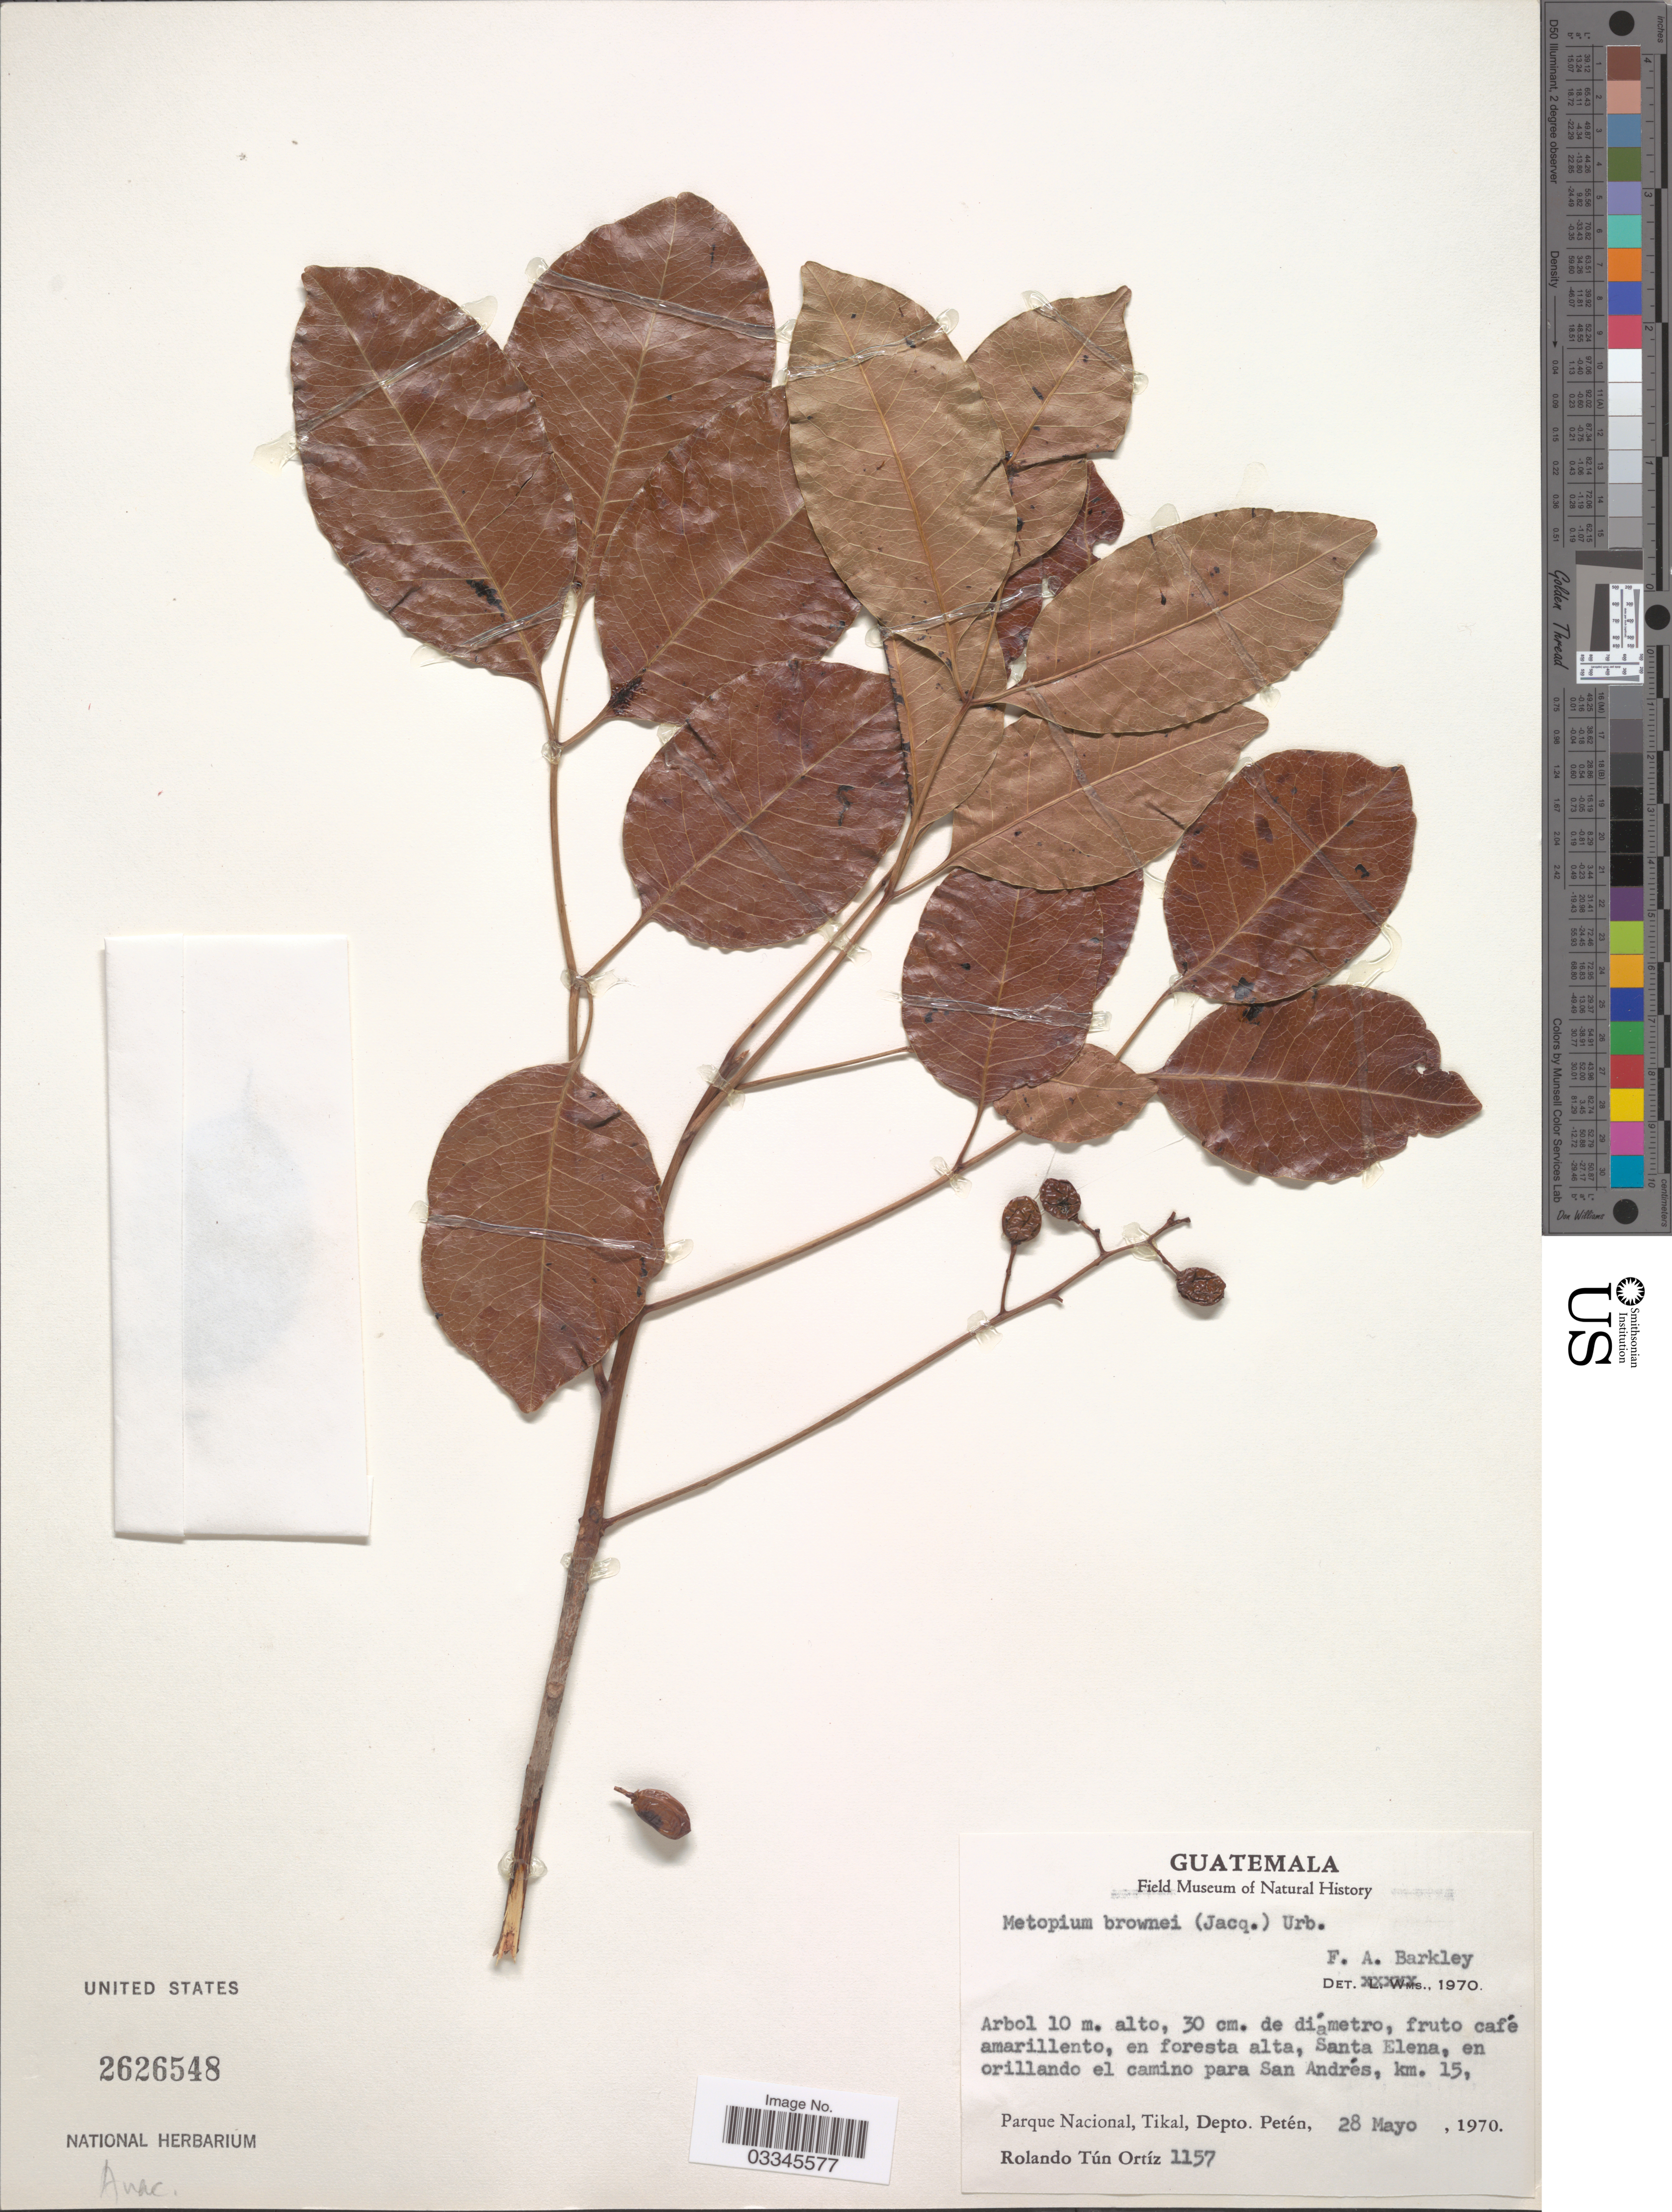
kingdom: Plantae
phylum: Tracheophyta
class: Magnoliopsida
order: Sapindales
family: Anacardiaceae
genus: Metopium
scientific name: Metopium brownei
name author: (Jacq.) Urb.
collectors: R. T. Ortíz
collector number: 1157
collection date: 1970-05-28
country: Guatemala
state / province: El Petén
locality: Santa Elena, en orillando el camino para San Andrés, km. 15, Parque Nacional, Tikal, Depto. Petén.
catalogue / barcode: US 2626548